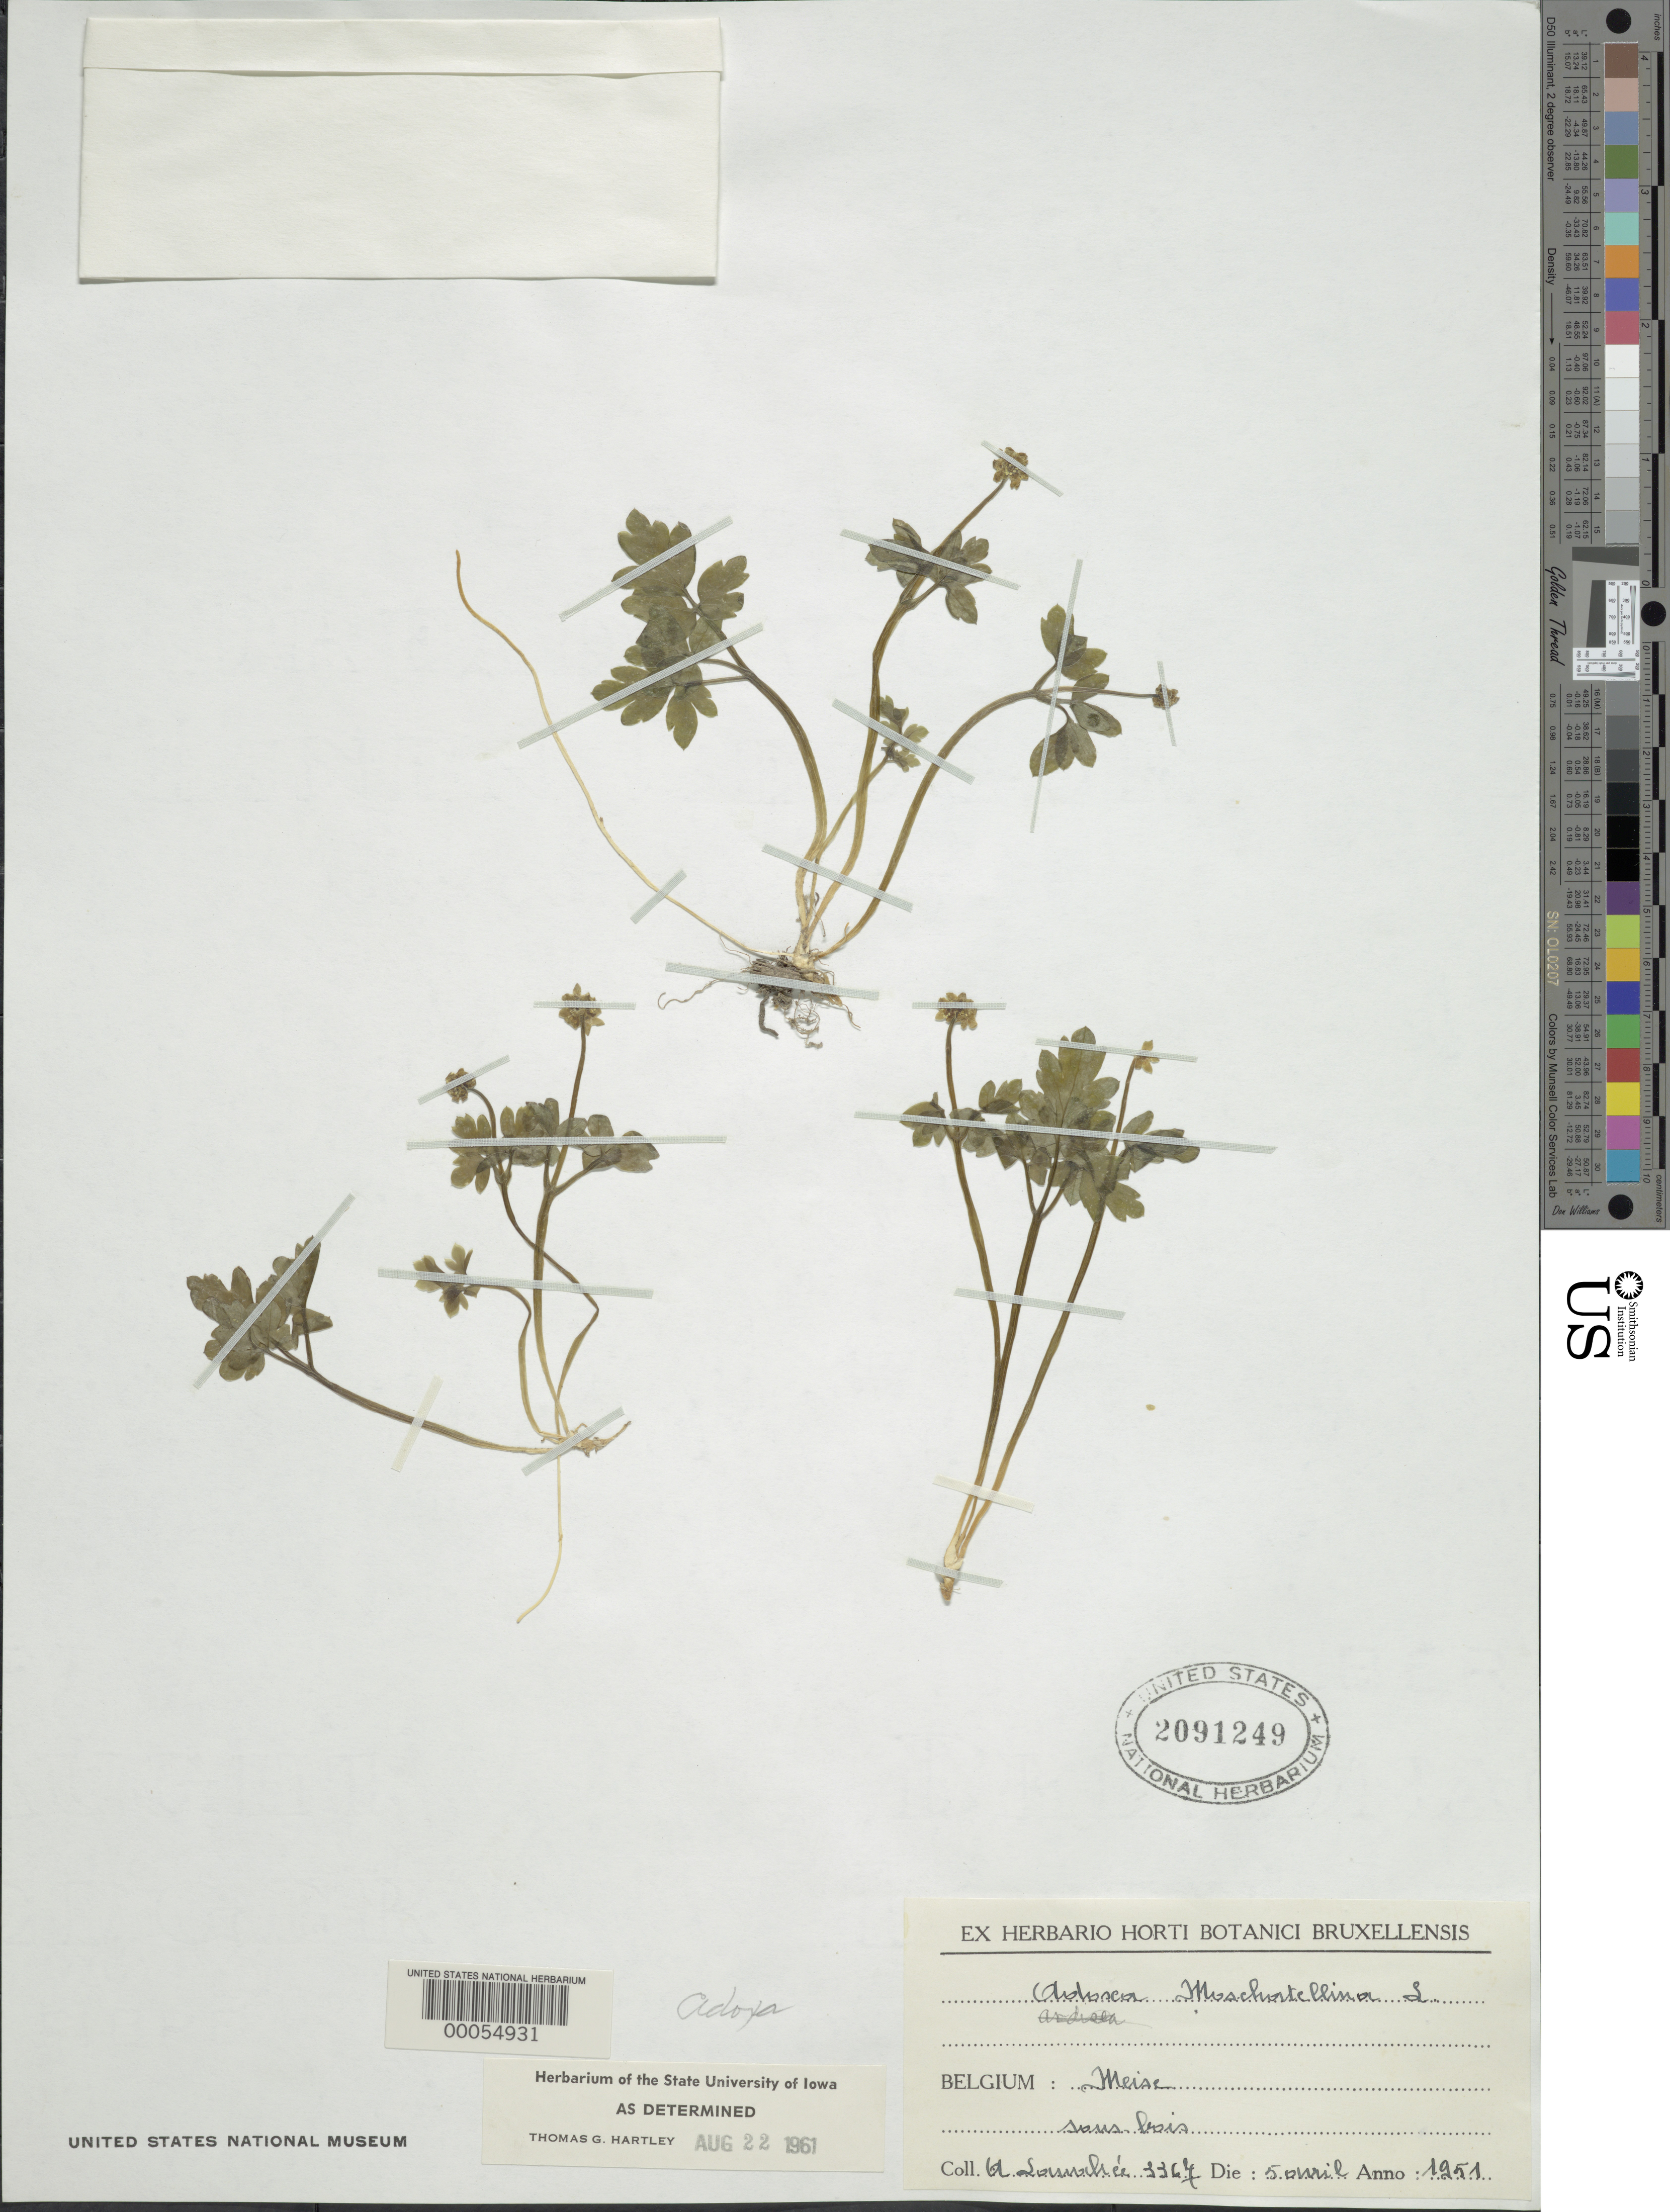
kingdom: Plantae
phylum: Tracheophyta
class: Magnoliopsida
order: Dipsacales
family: Viburnaceae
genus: Adoxa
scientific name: Adoxa moschatellina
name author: L.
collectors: U. Loundree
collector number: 3364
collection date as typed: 05 Apr 1951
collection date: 1951-04-05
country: Belgium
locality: Meise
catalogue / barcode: US 2091249